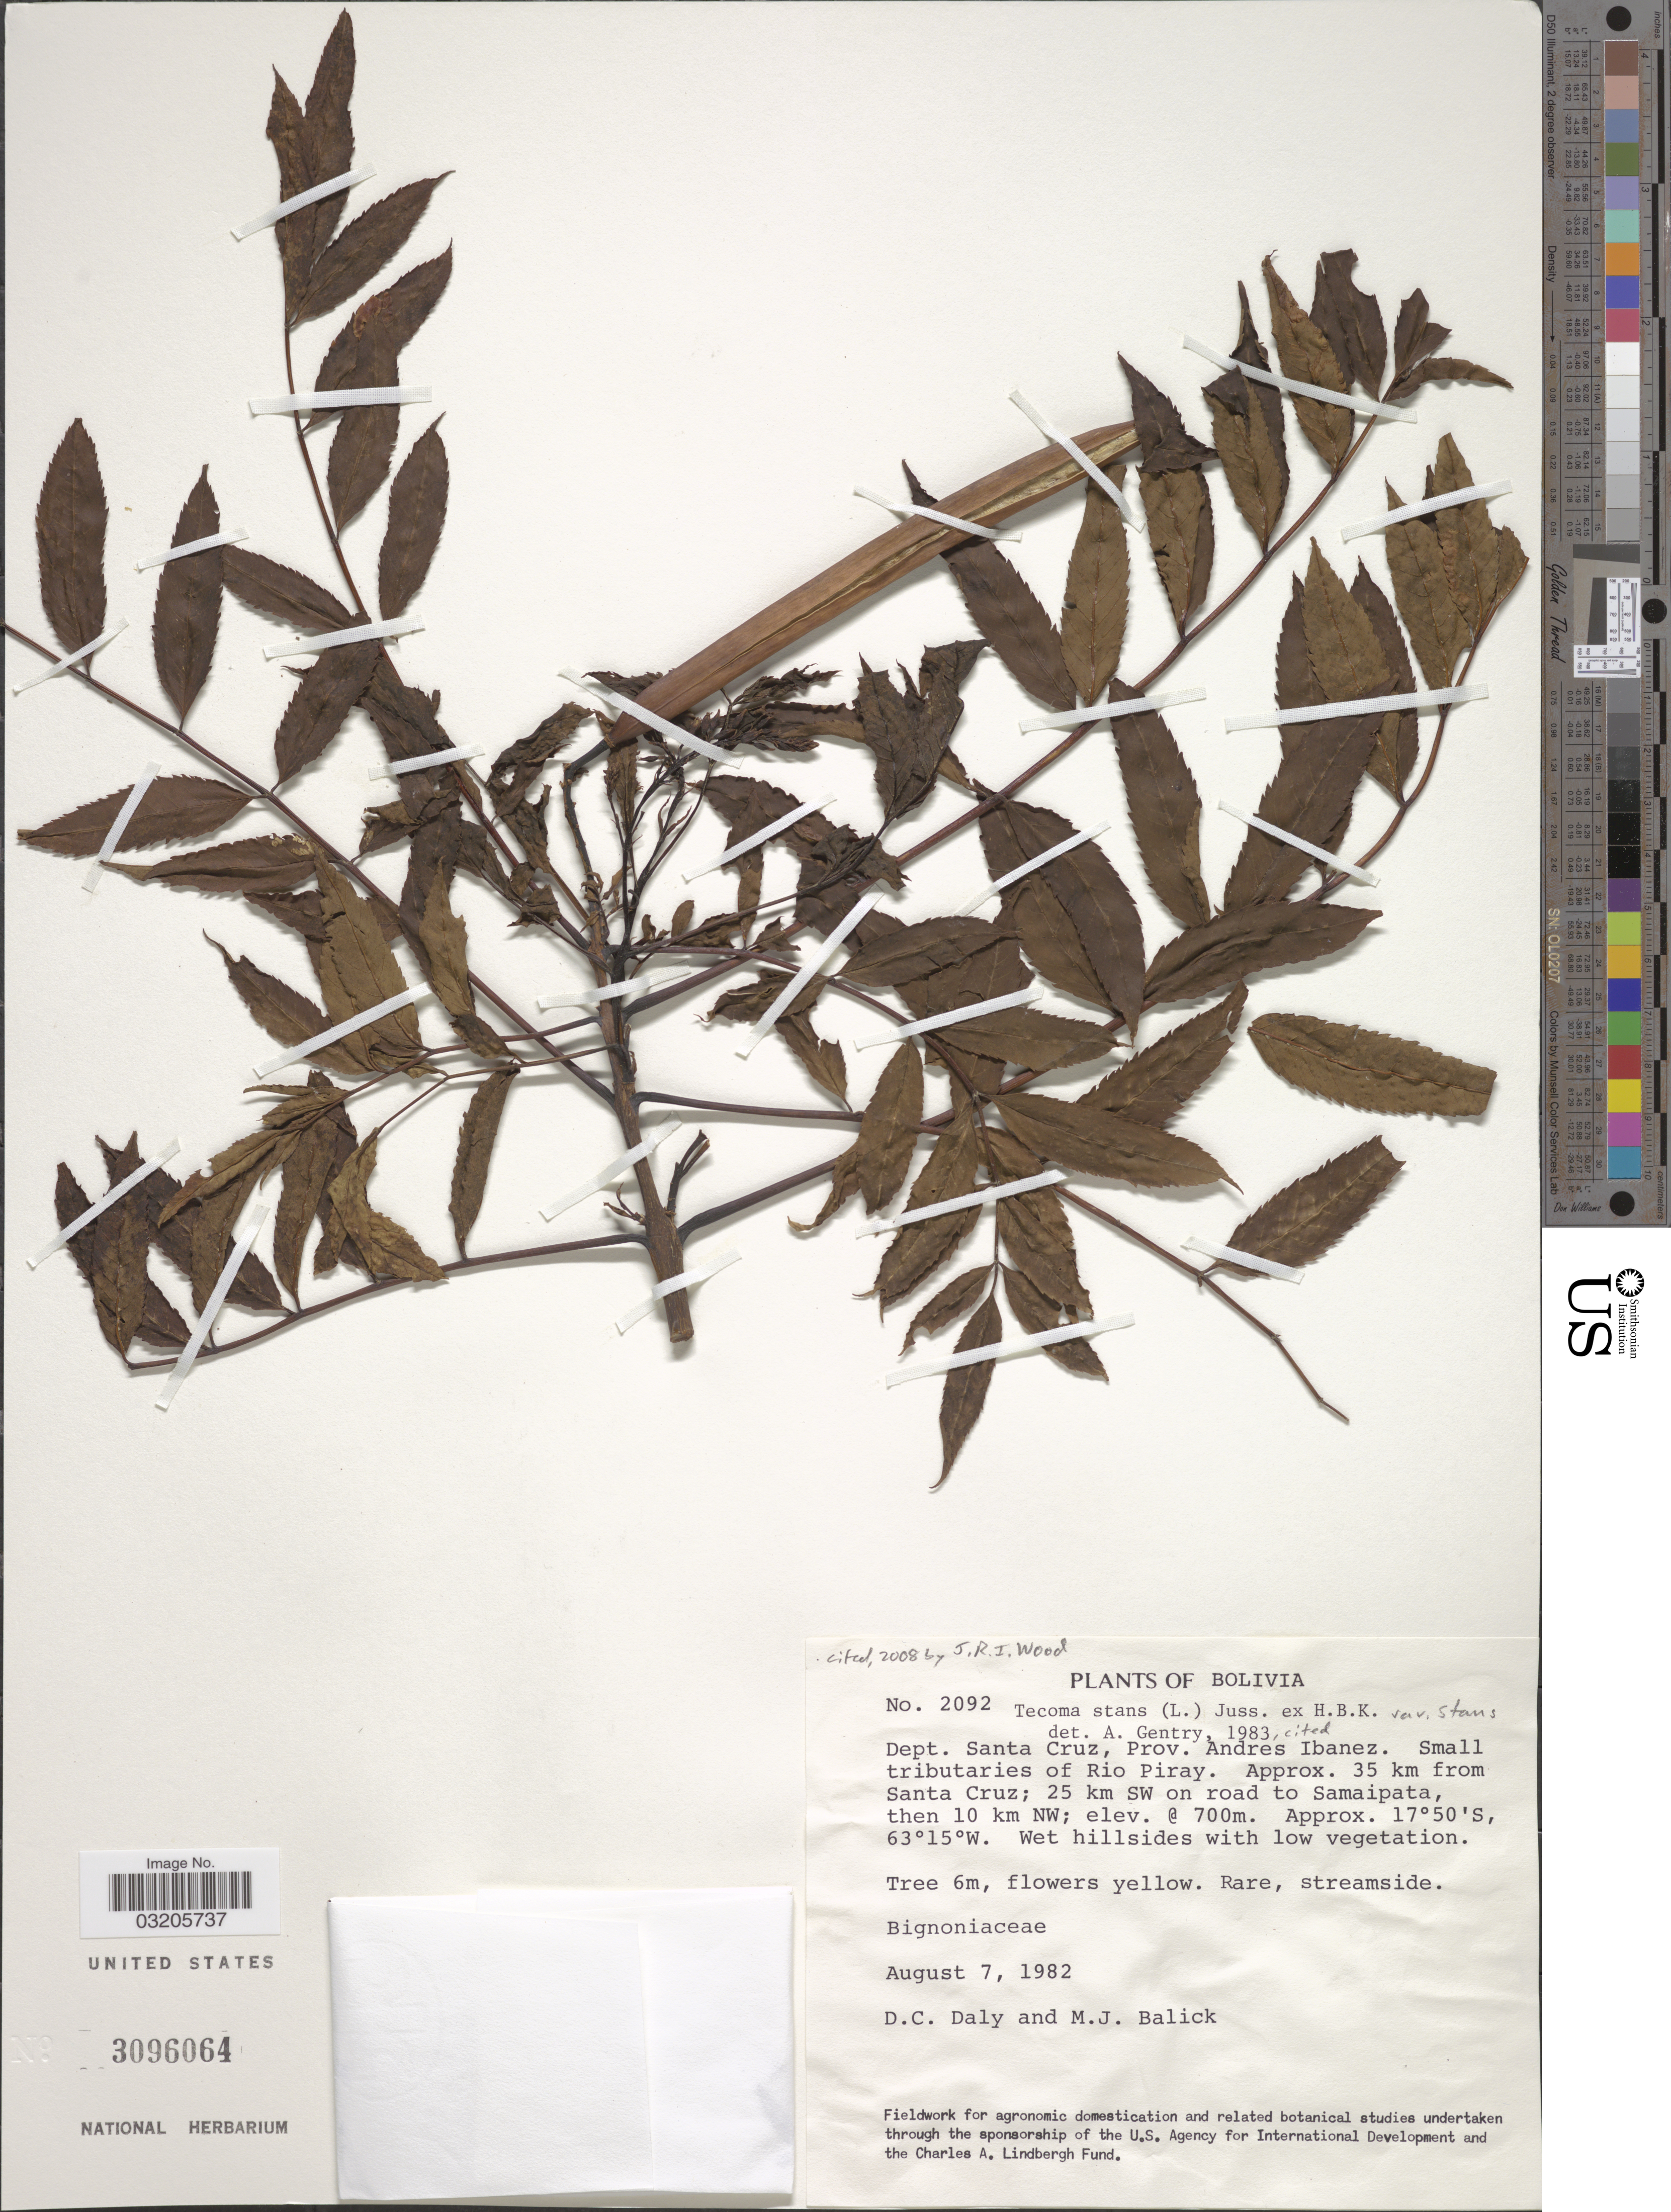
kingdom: Plantae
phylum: Tracheophyta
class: Magnoliopsida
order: Lamiales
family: Bignoniaceae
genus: Tecoma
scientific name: Tecoma stans var. stans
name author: (L.) Juss. ex Kunth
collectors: D. C. Daly & M. J. Balick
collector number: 2092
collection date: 1982-08-07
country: Bolivia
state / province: Santa Cruz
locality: Dept. Santa Cruz. Prov. Andres Ibanez. Small tributaries of Rio Piray. Approx. 35 km from Santa Cruz; 25 km SW on road to Samaipata, then 10 km NW.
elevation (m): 700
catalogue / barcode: US 3096064